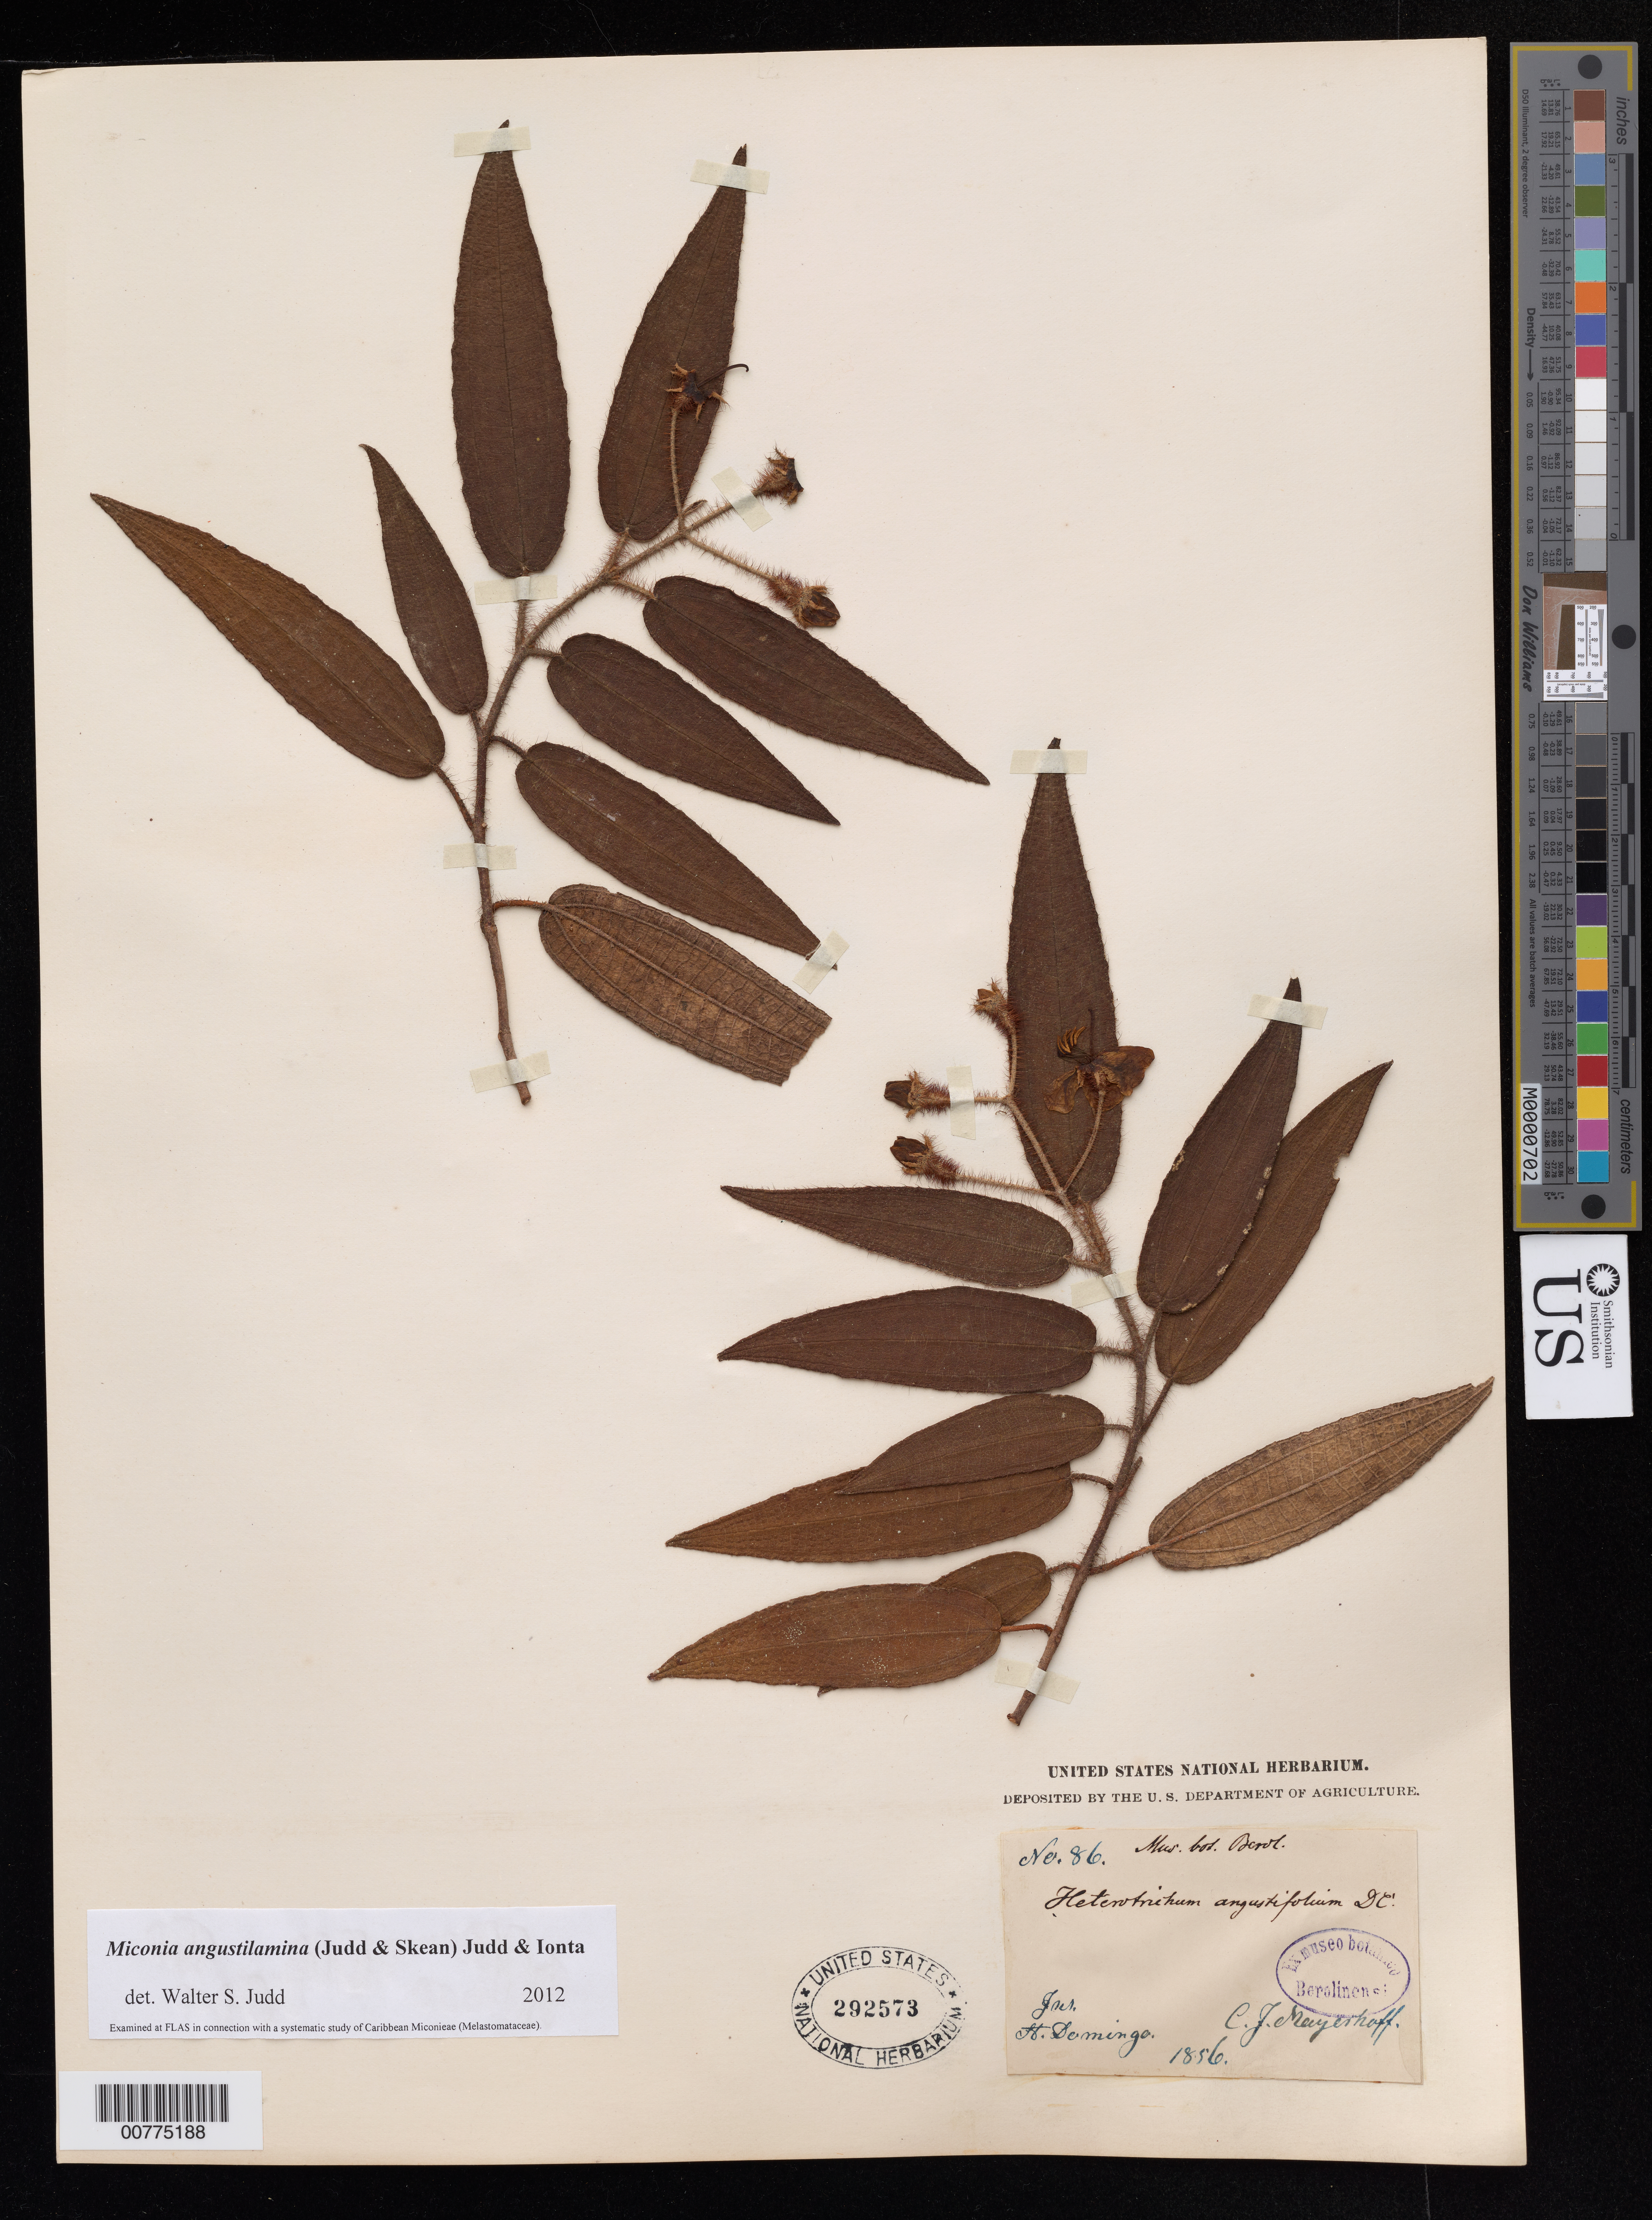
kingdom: Plantae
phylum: Tracheophyta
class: Magnoliopsida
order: Myrtales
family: Melastomataceae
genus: Miconia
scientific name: Miconia angustilamina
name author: (Judd & Skean) Judd & Ionta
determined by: Judd, Walter S.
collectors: C. Mayerhoff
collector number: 86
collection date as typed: Mar 1856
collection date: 1856-03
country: Dominican Republic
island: Hispaniola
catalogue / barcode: US 292573